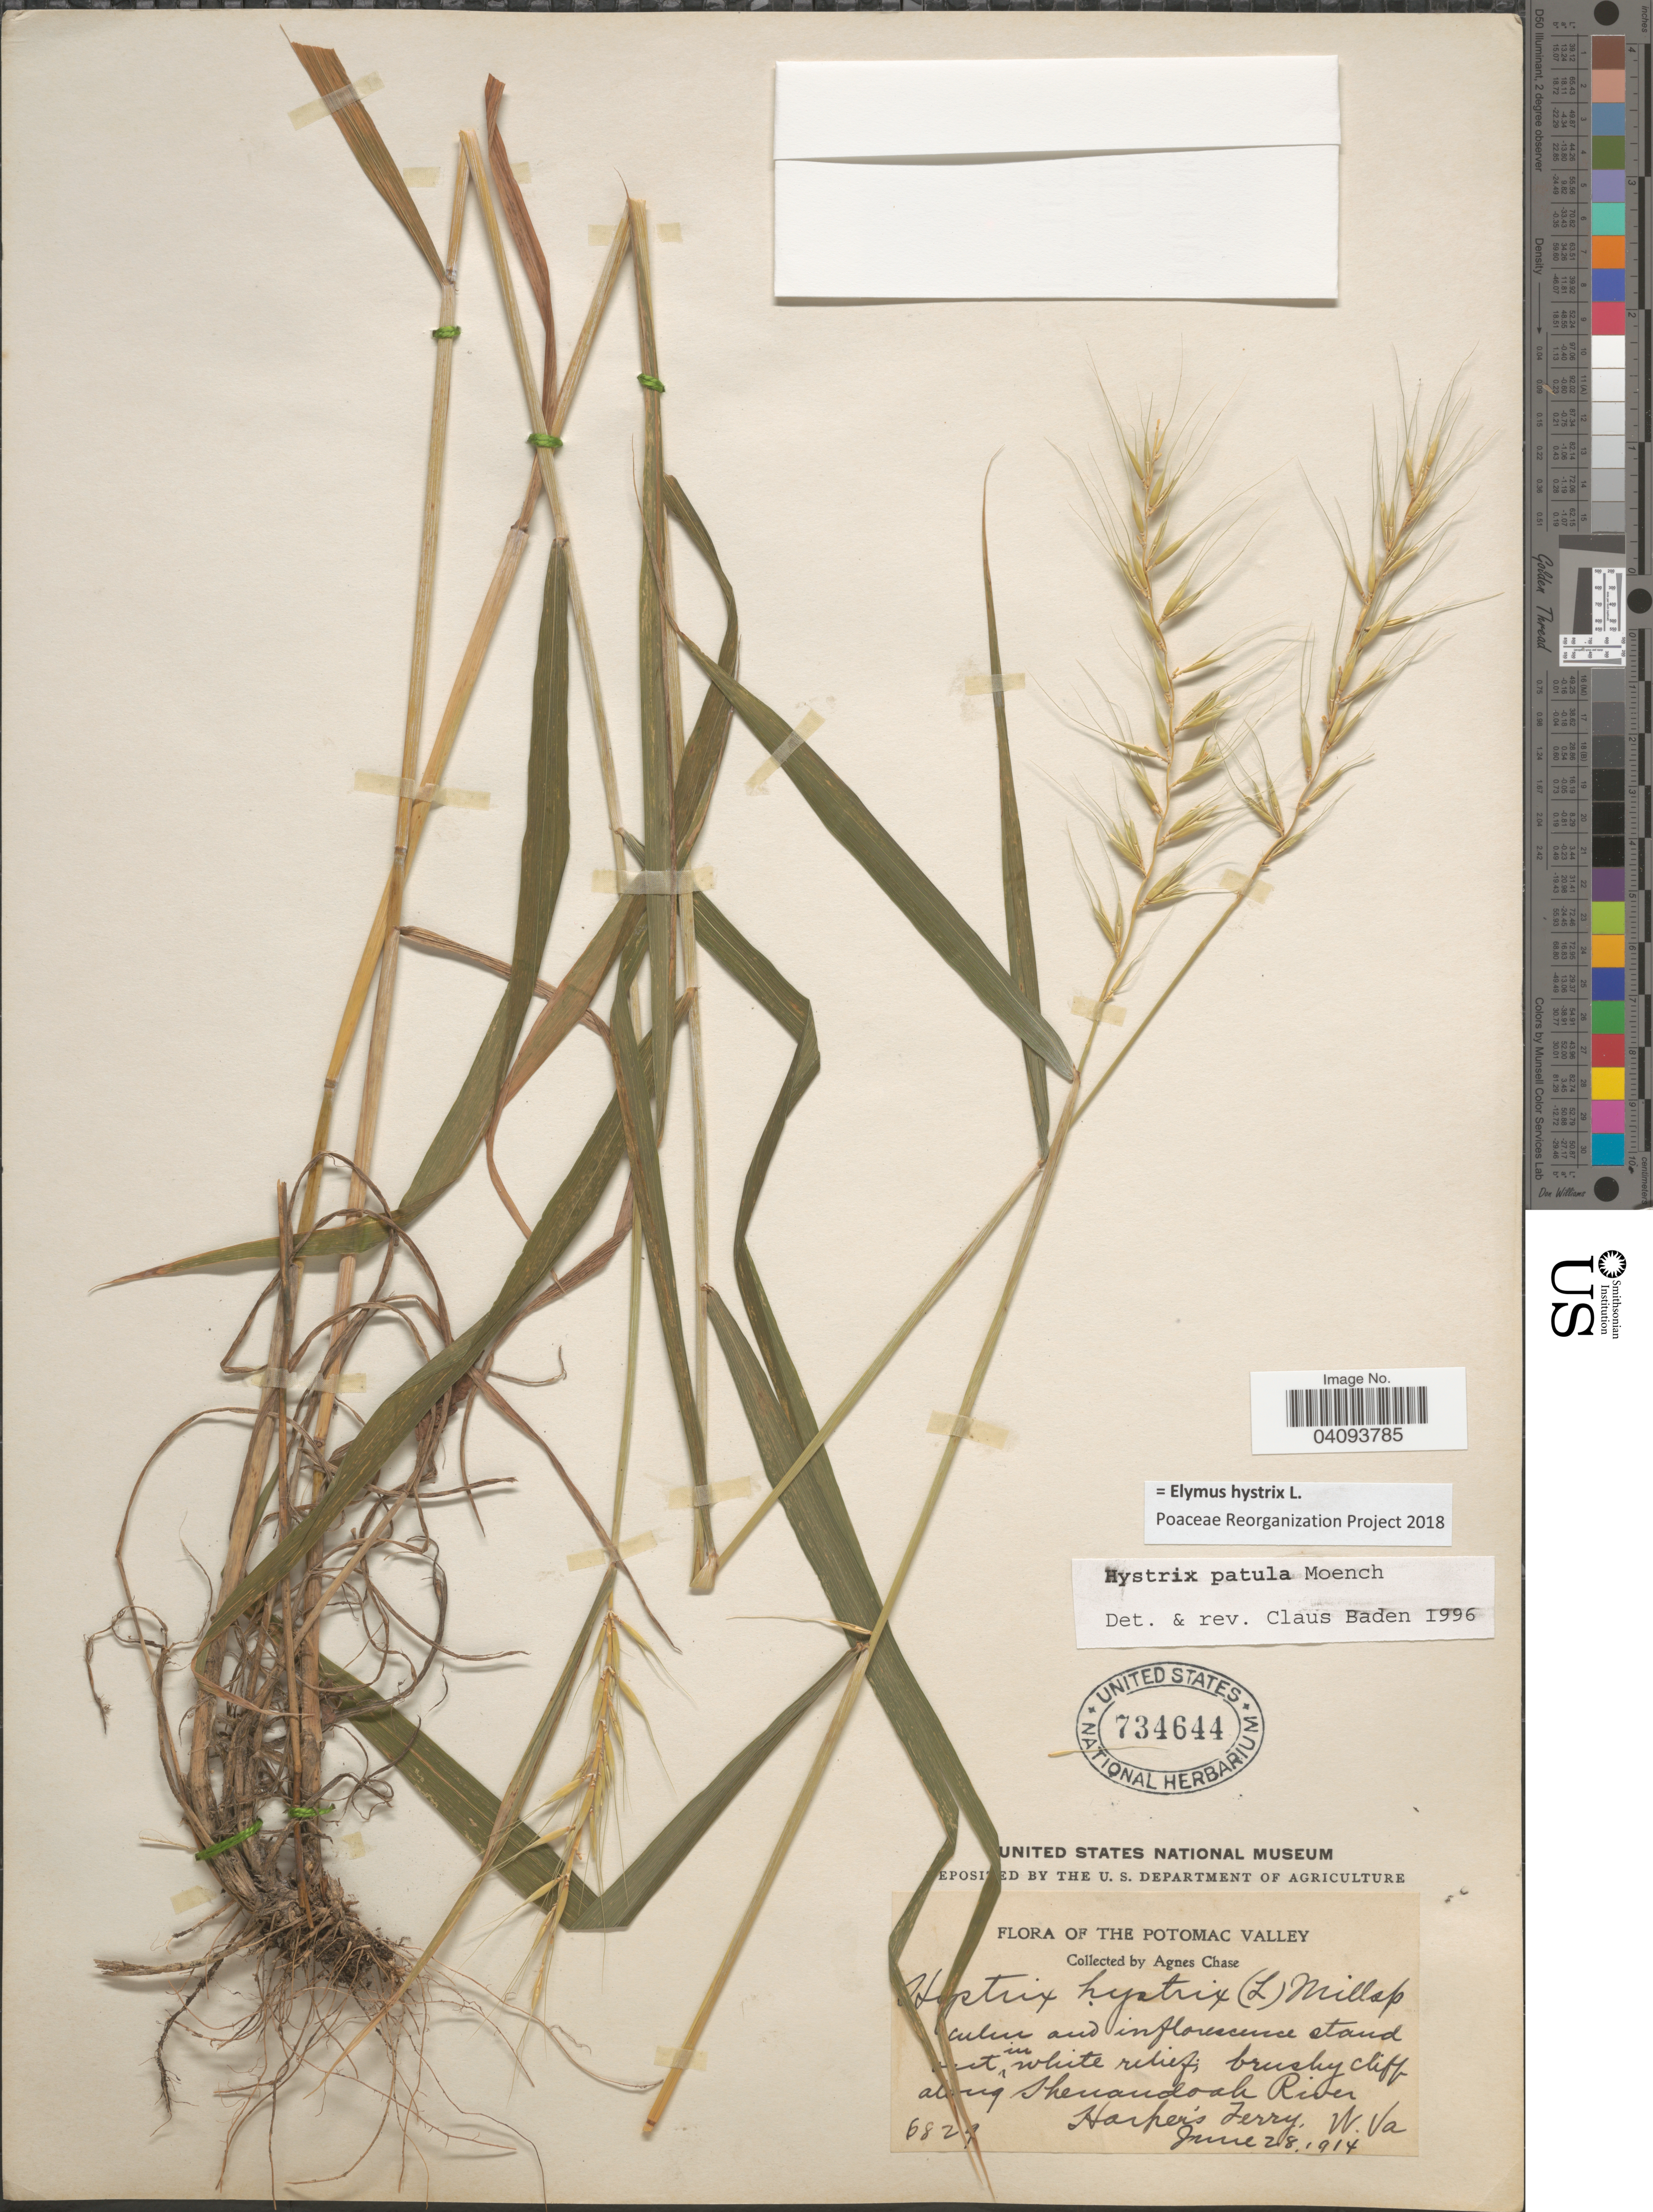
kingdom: Plantae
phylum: Tracheophyta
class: Liliopsida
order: Poales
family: Poaceae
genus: Elymus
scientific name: Elymus hystrix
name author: L.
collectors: A. Chase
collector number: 6829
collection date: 1914-06-28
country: United States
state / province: West Virginia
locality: The Potomac Valley. Along Shenandoah River. Harper's Ferry.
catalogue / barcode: US 734644